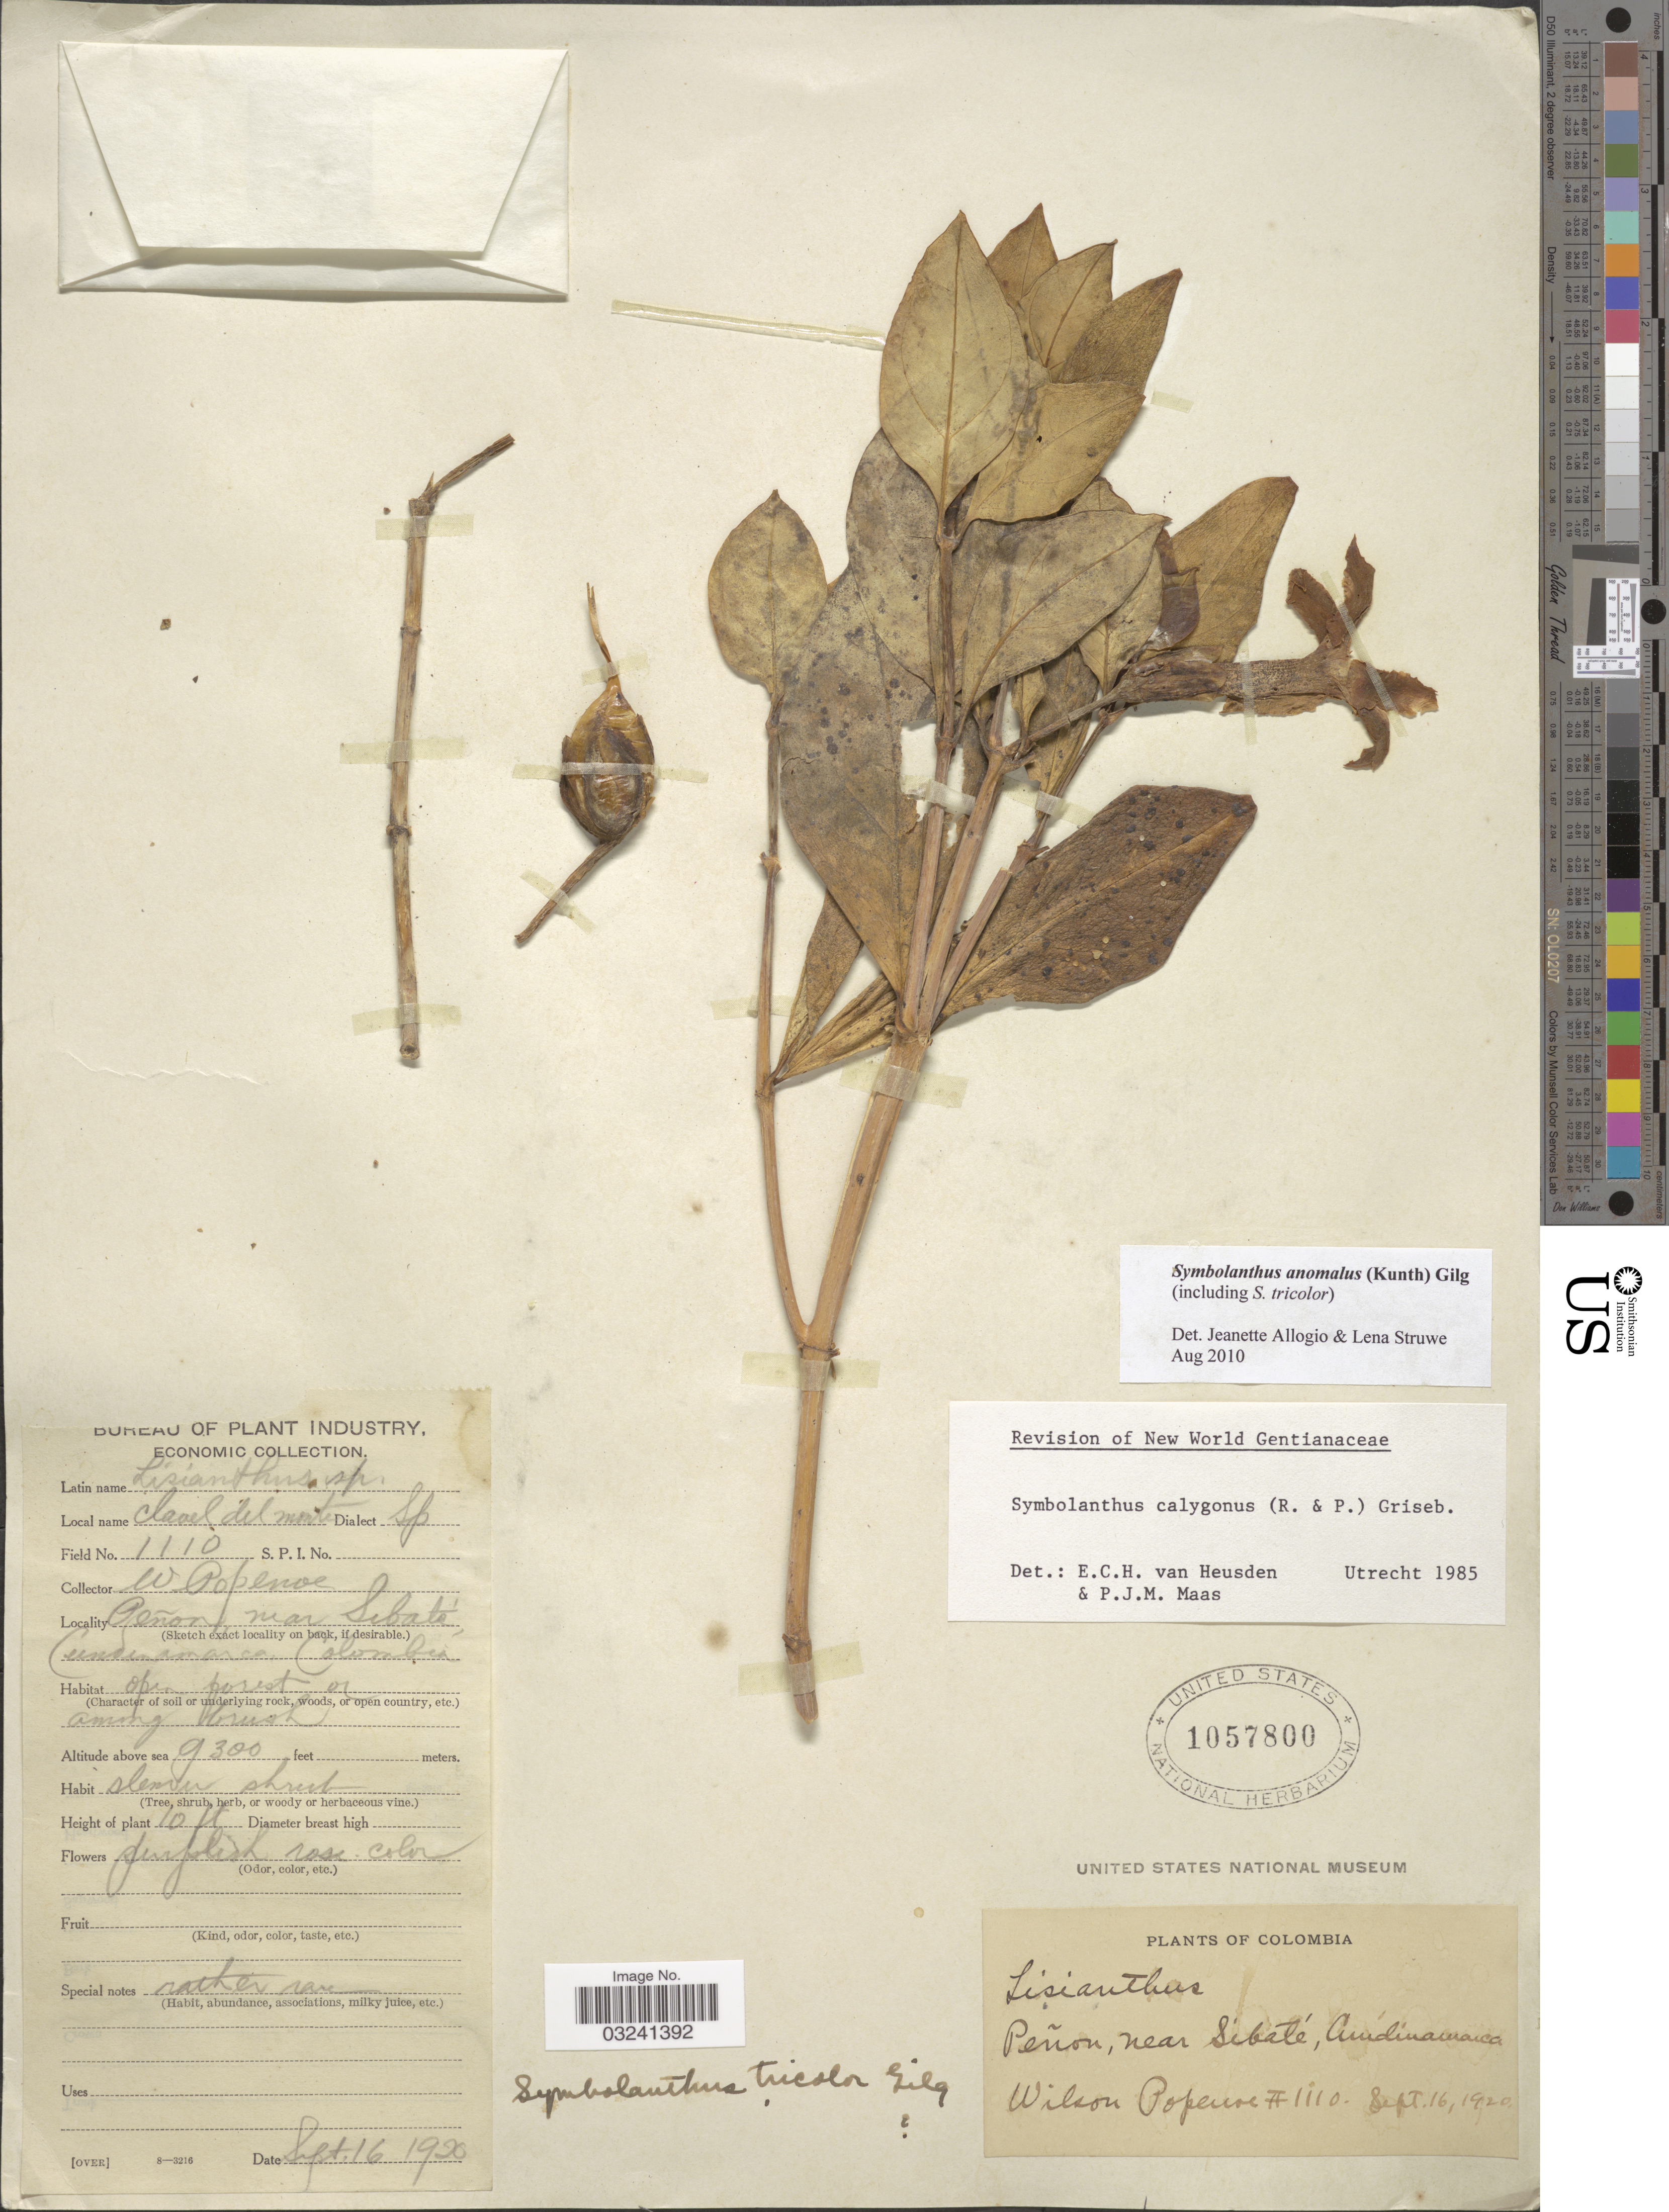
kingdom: Plantae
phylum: Tracheophyta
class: Magnoliopsida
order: Gentianales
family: Gentianaceae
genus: Symbolanthus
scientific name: Symbolanthus anomalus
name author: (Kunth) Gilg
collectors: F. Popenoe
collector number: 1110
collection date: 1920-09-16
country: Colombia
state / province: Cundinamarca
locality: Peñon, near Sibaté.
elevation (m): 2835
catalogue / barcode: US 1057800